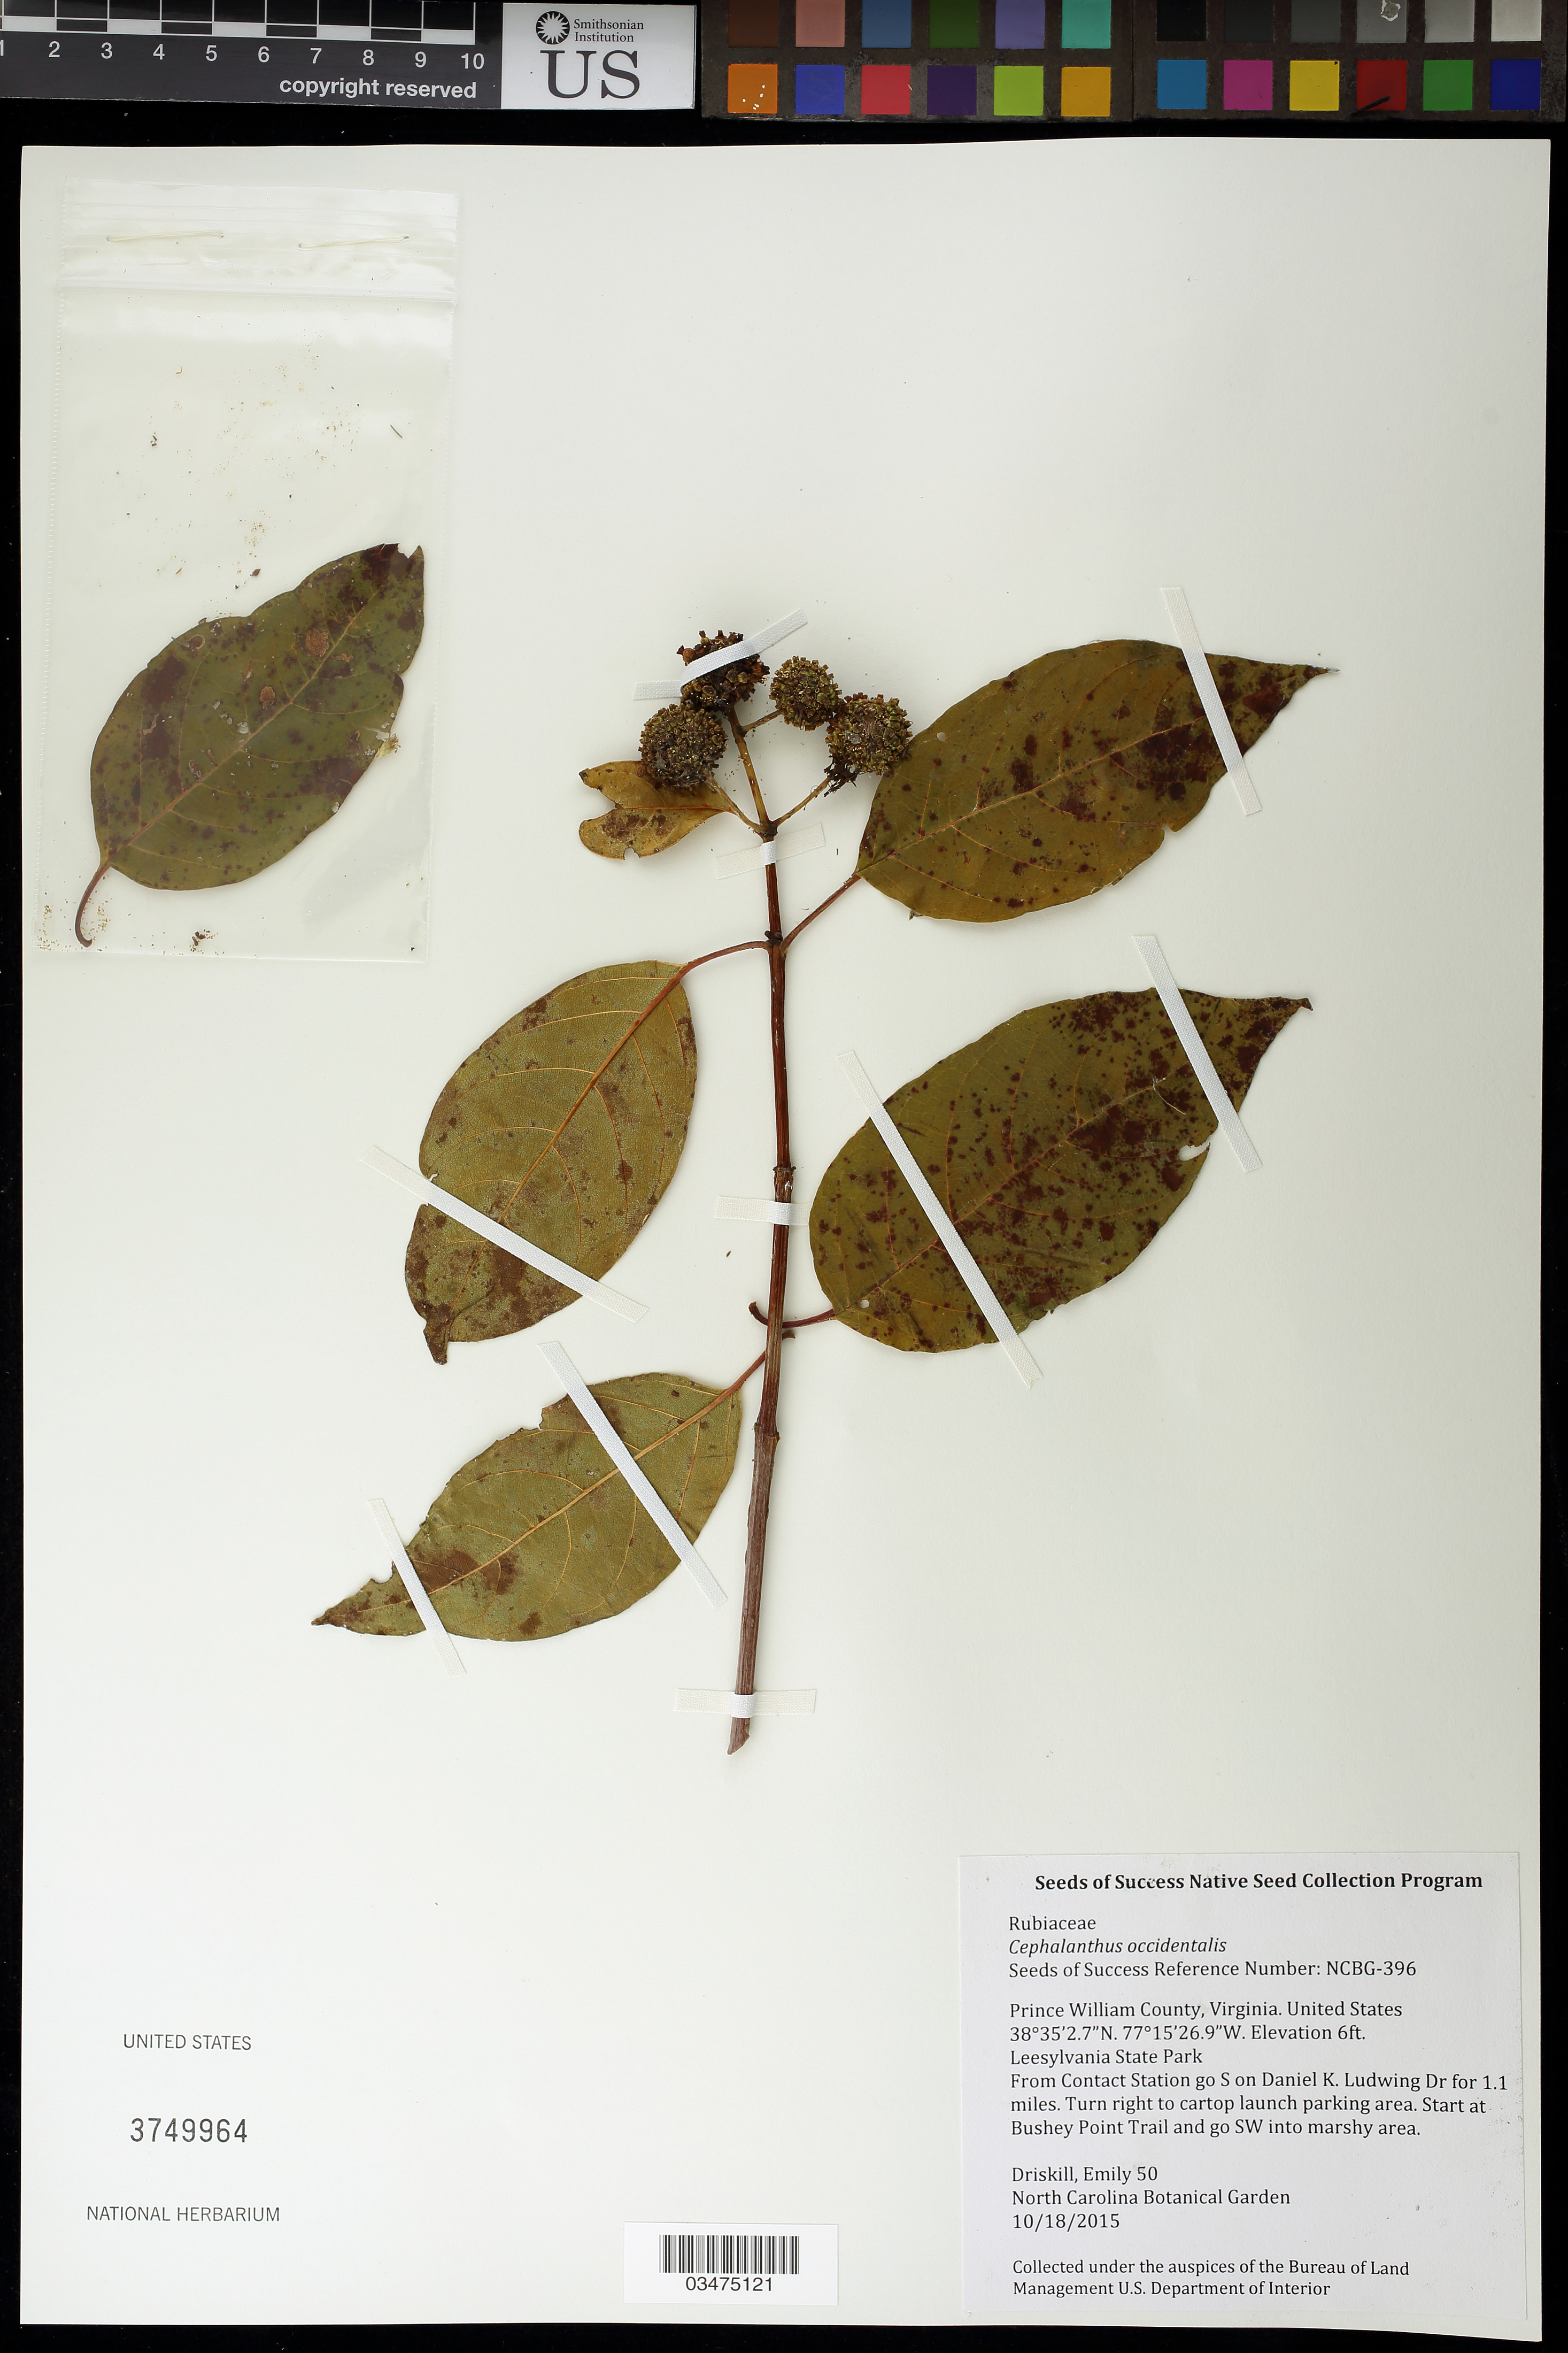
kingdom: Plantae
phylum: Tracheophyta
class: Magnoliopsida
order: Gentianales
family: Rubiaceae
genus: Cephalanthus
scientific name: Cephalanthus occidentalis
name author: L.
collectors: E. Driskill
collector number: NCBG-396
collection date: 2015-10-18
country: United States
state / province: Virginia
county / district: Prince William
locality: Leesylvania State Park. SW on Bushey Point Trail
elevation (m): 2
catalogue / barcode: US 3749964